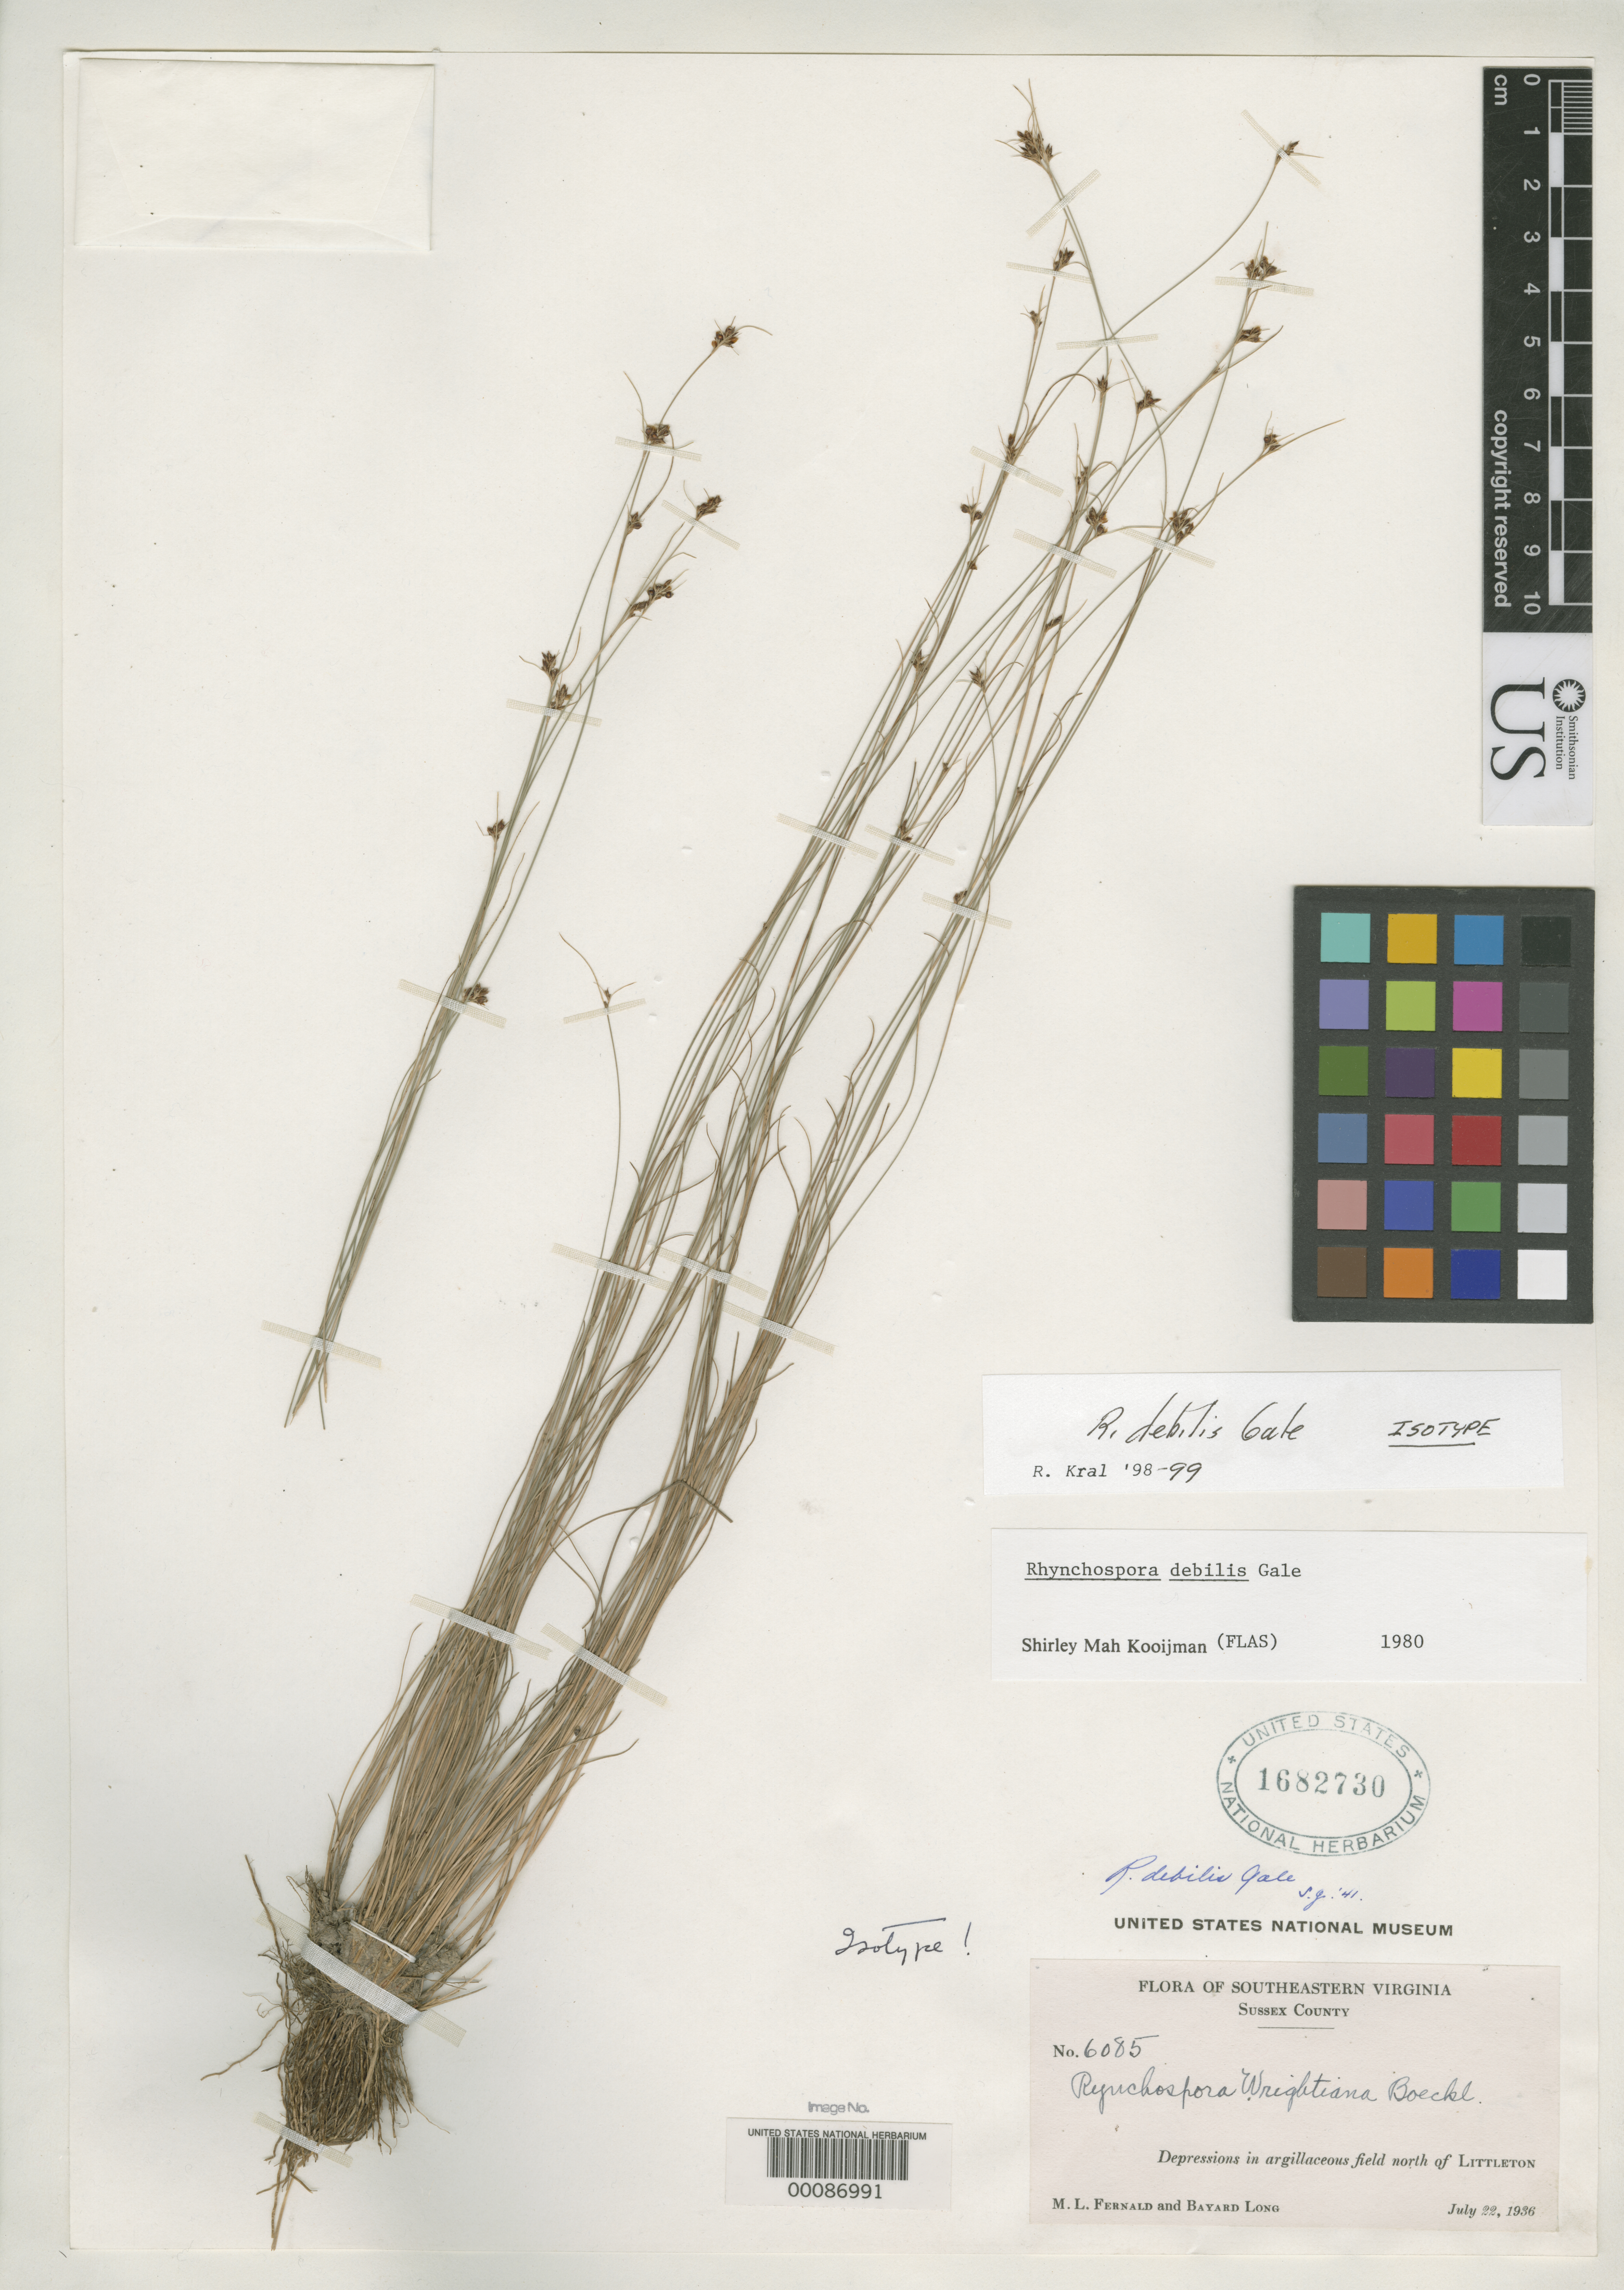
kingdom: Plantae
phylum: Tracheophyta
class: Liliopsida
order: Poales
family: Cyperaceae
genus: Rhynchospora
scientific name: Rhynchospora debilis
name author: Gale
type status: Isotype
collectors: M. L. Fernald & B. H. Long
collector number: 6085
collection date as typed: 22 Jul 1936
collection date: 1936-07-22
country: United States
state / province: Virginia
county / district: Sussex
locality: N of Littleton.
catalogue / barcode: US 1682730